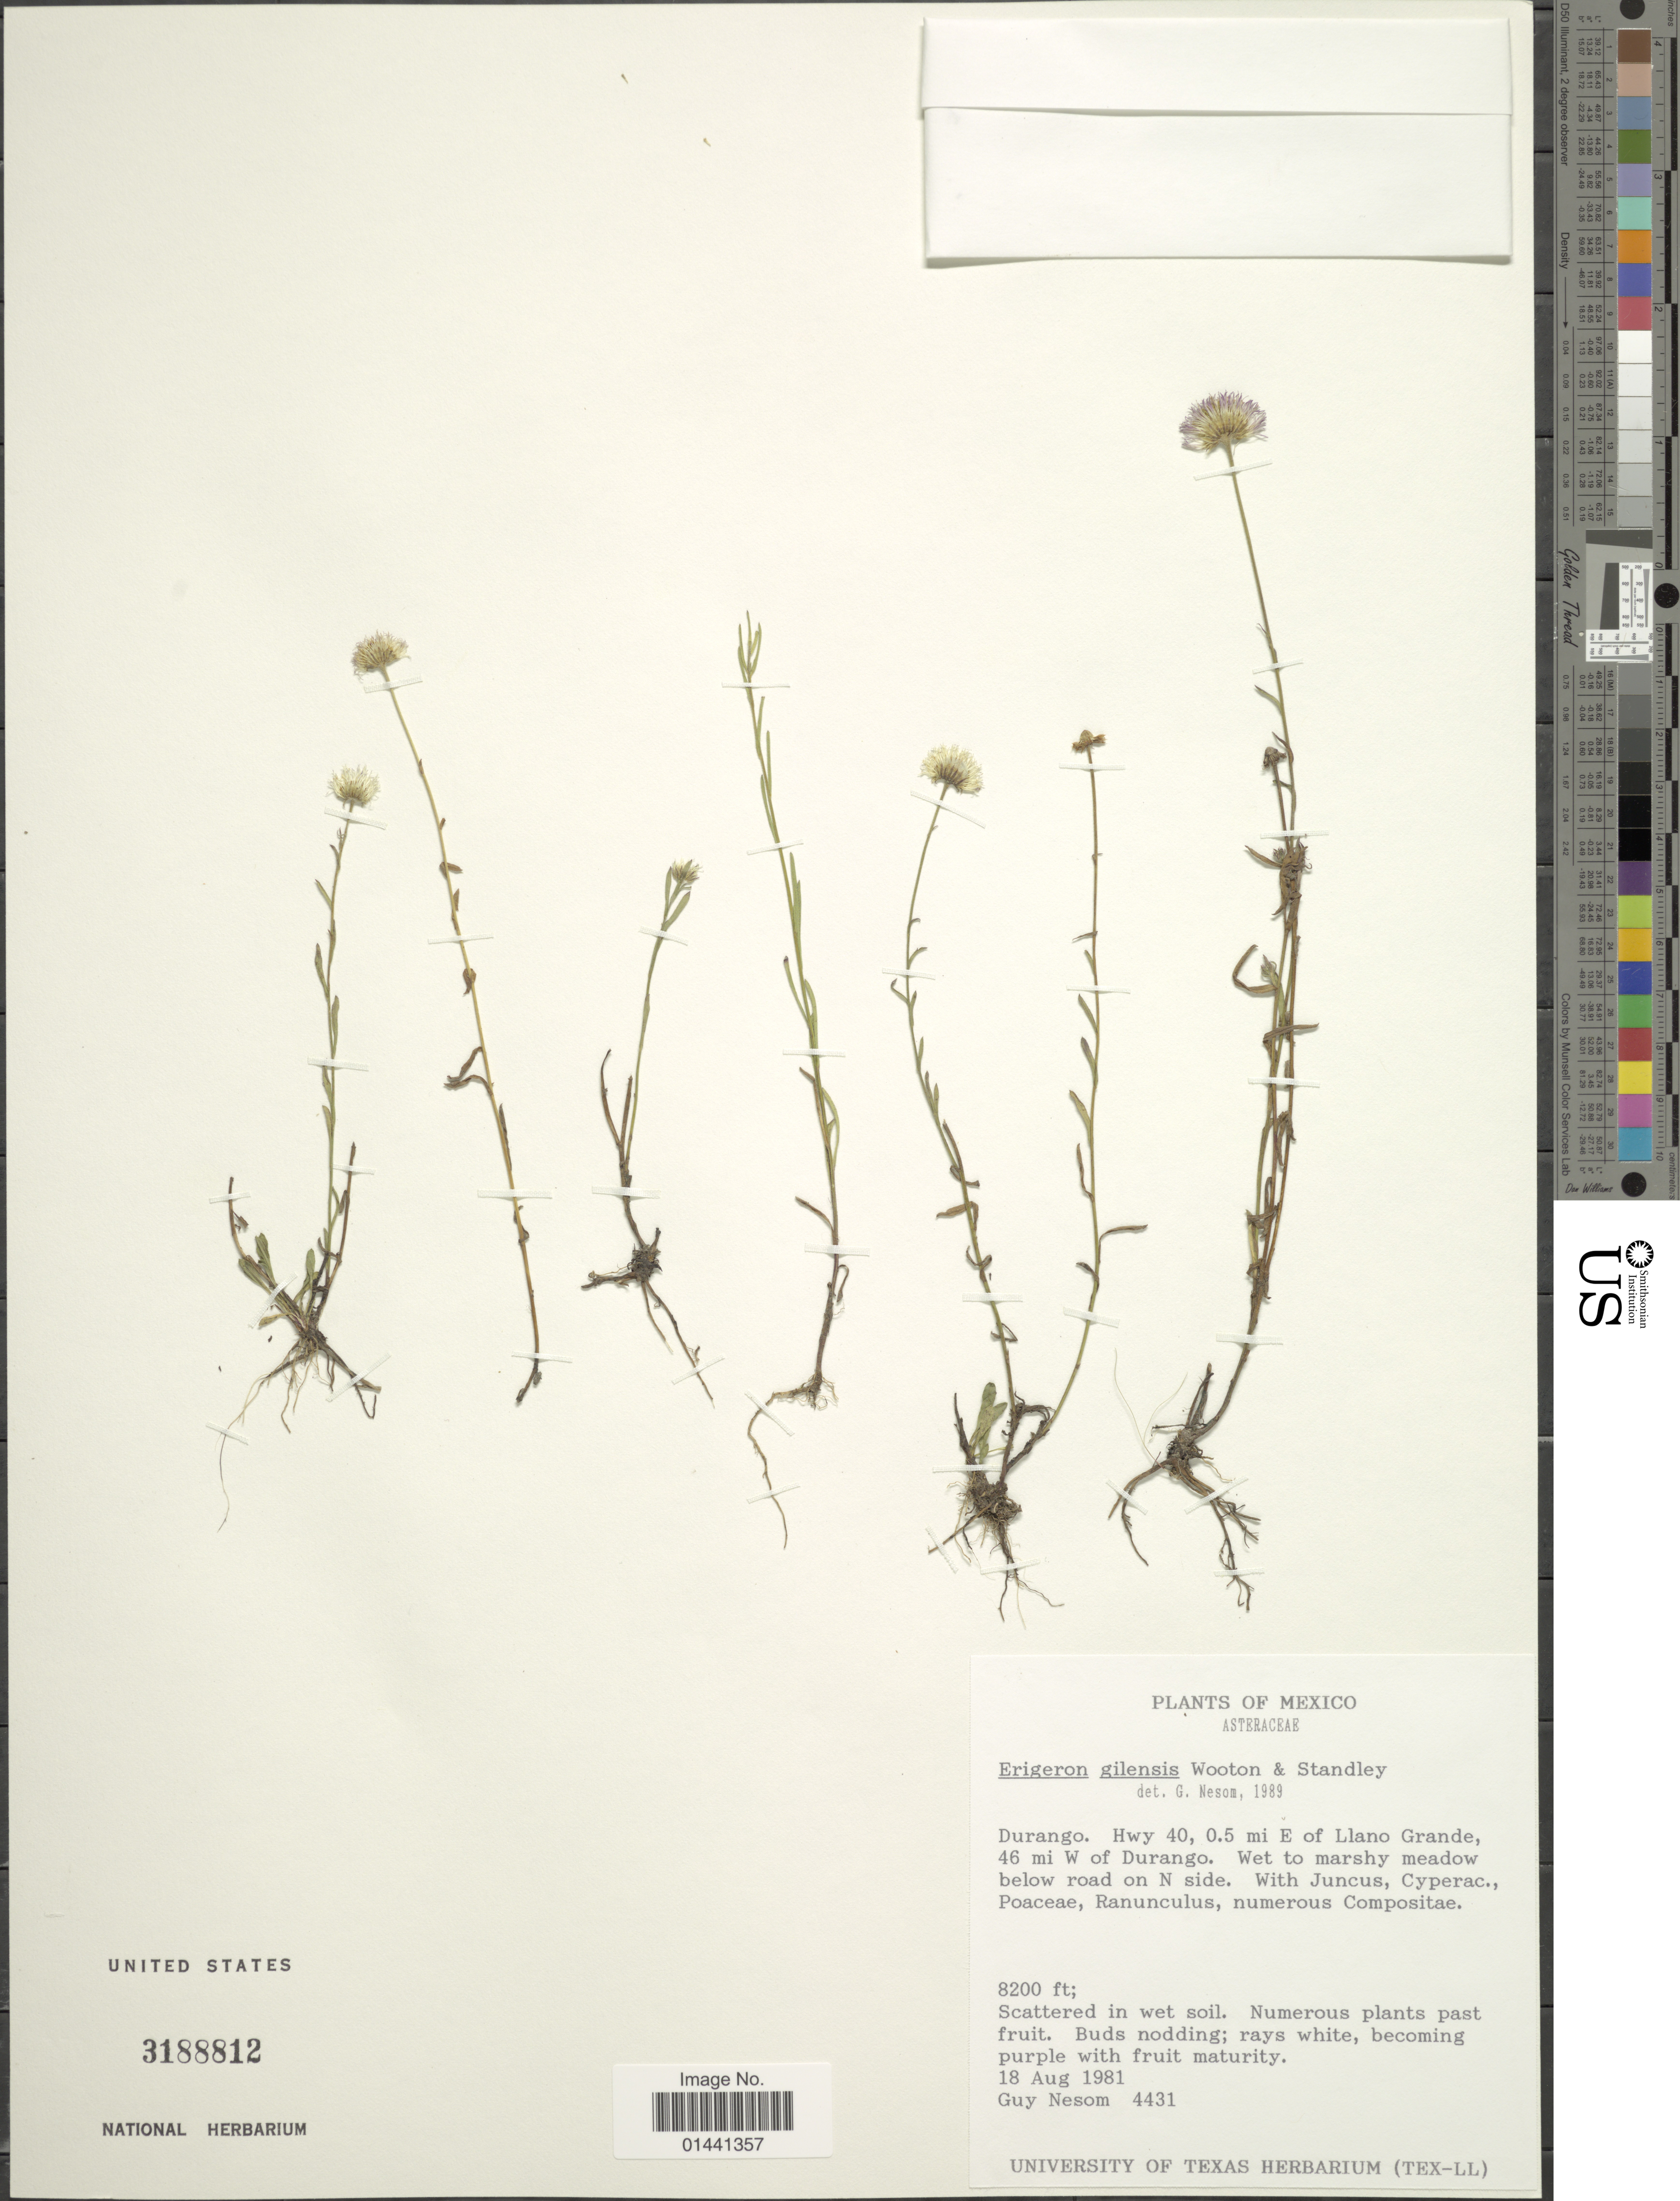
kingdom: Plantae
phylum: Tracheophyta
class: Magnoliopsida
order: Asterales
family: Asteraceae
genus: Erigeron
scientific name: Erigeron gilensis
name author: Wooton & Standl.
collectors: G. Nesom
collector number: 4431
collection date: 1981-08-18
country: Mexico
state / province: Durango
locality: Hwy 40, 0.5 mi E of Llano Grande, 46 mi W of Druango, wet to marshy meadow below road on N side, scattered in wet soil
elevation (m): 2499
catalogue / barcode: US 3188812